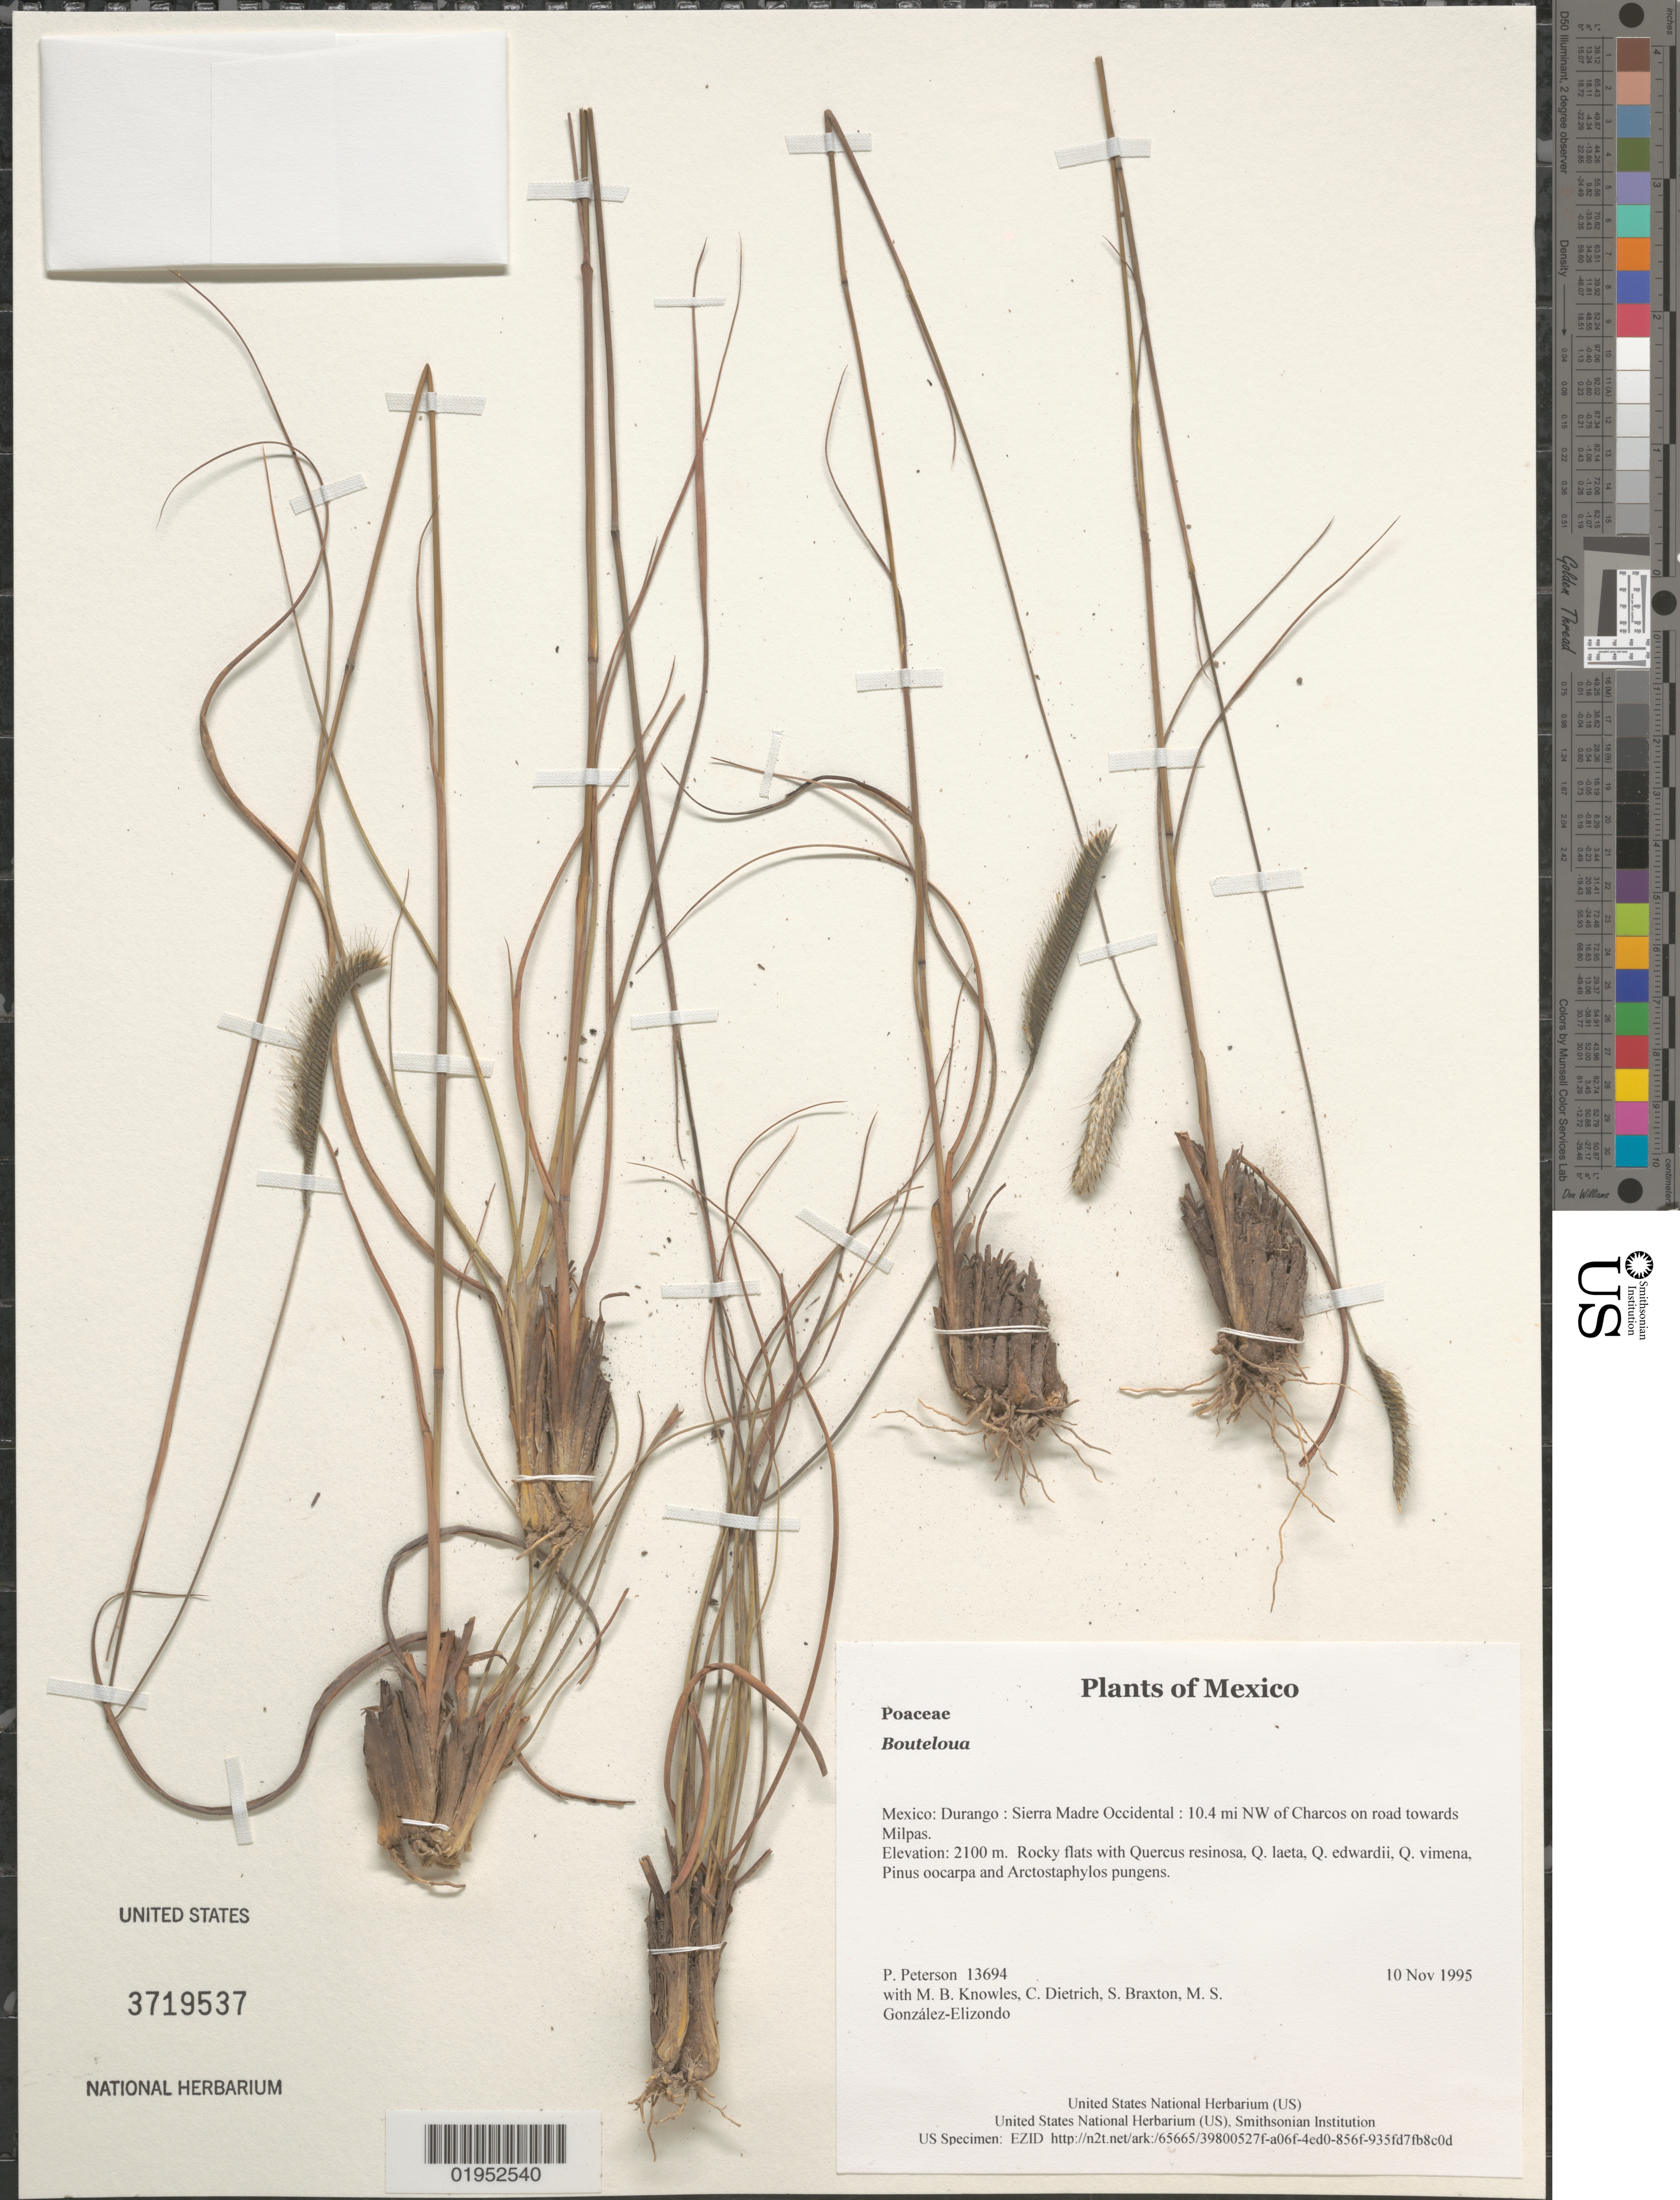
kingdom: Plantae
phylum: Tracheophyta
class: Liliopsida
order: Poales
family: Poaceae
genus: Bouteloua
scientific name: Bouteloua sp.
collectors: P. M. Peterson, M. B. Knowles, C. Dietrich, S. Braxton & M. S. González-Elizondo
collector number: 13694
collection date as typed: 10 Nov 1995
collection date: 1995-11-10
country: Mexico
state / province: Durango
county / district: Sierra Madre Occidental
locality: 10.4 mi NW of Charcos on road towards Milpas.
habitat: Rocky flats with Quercus resinosa, Q. laeta, Q. edwardii, Q. vimena, Pinus oocarpa and Arctostaphylos pungens.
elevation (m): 2100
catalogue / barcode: US 3719537